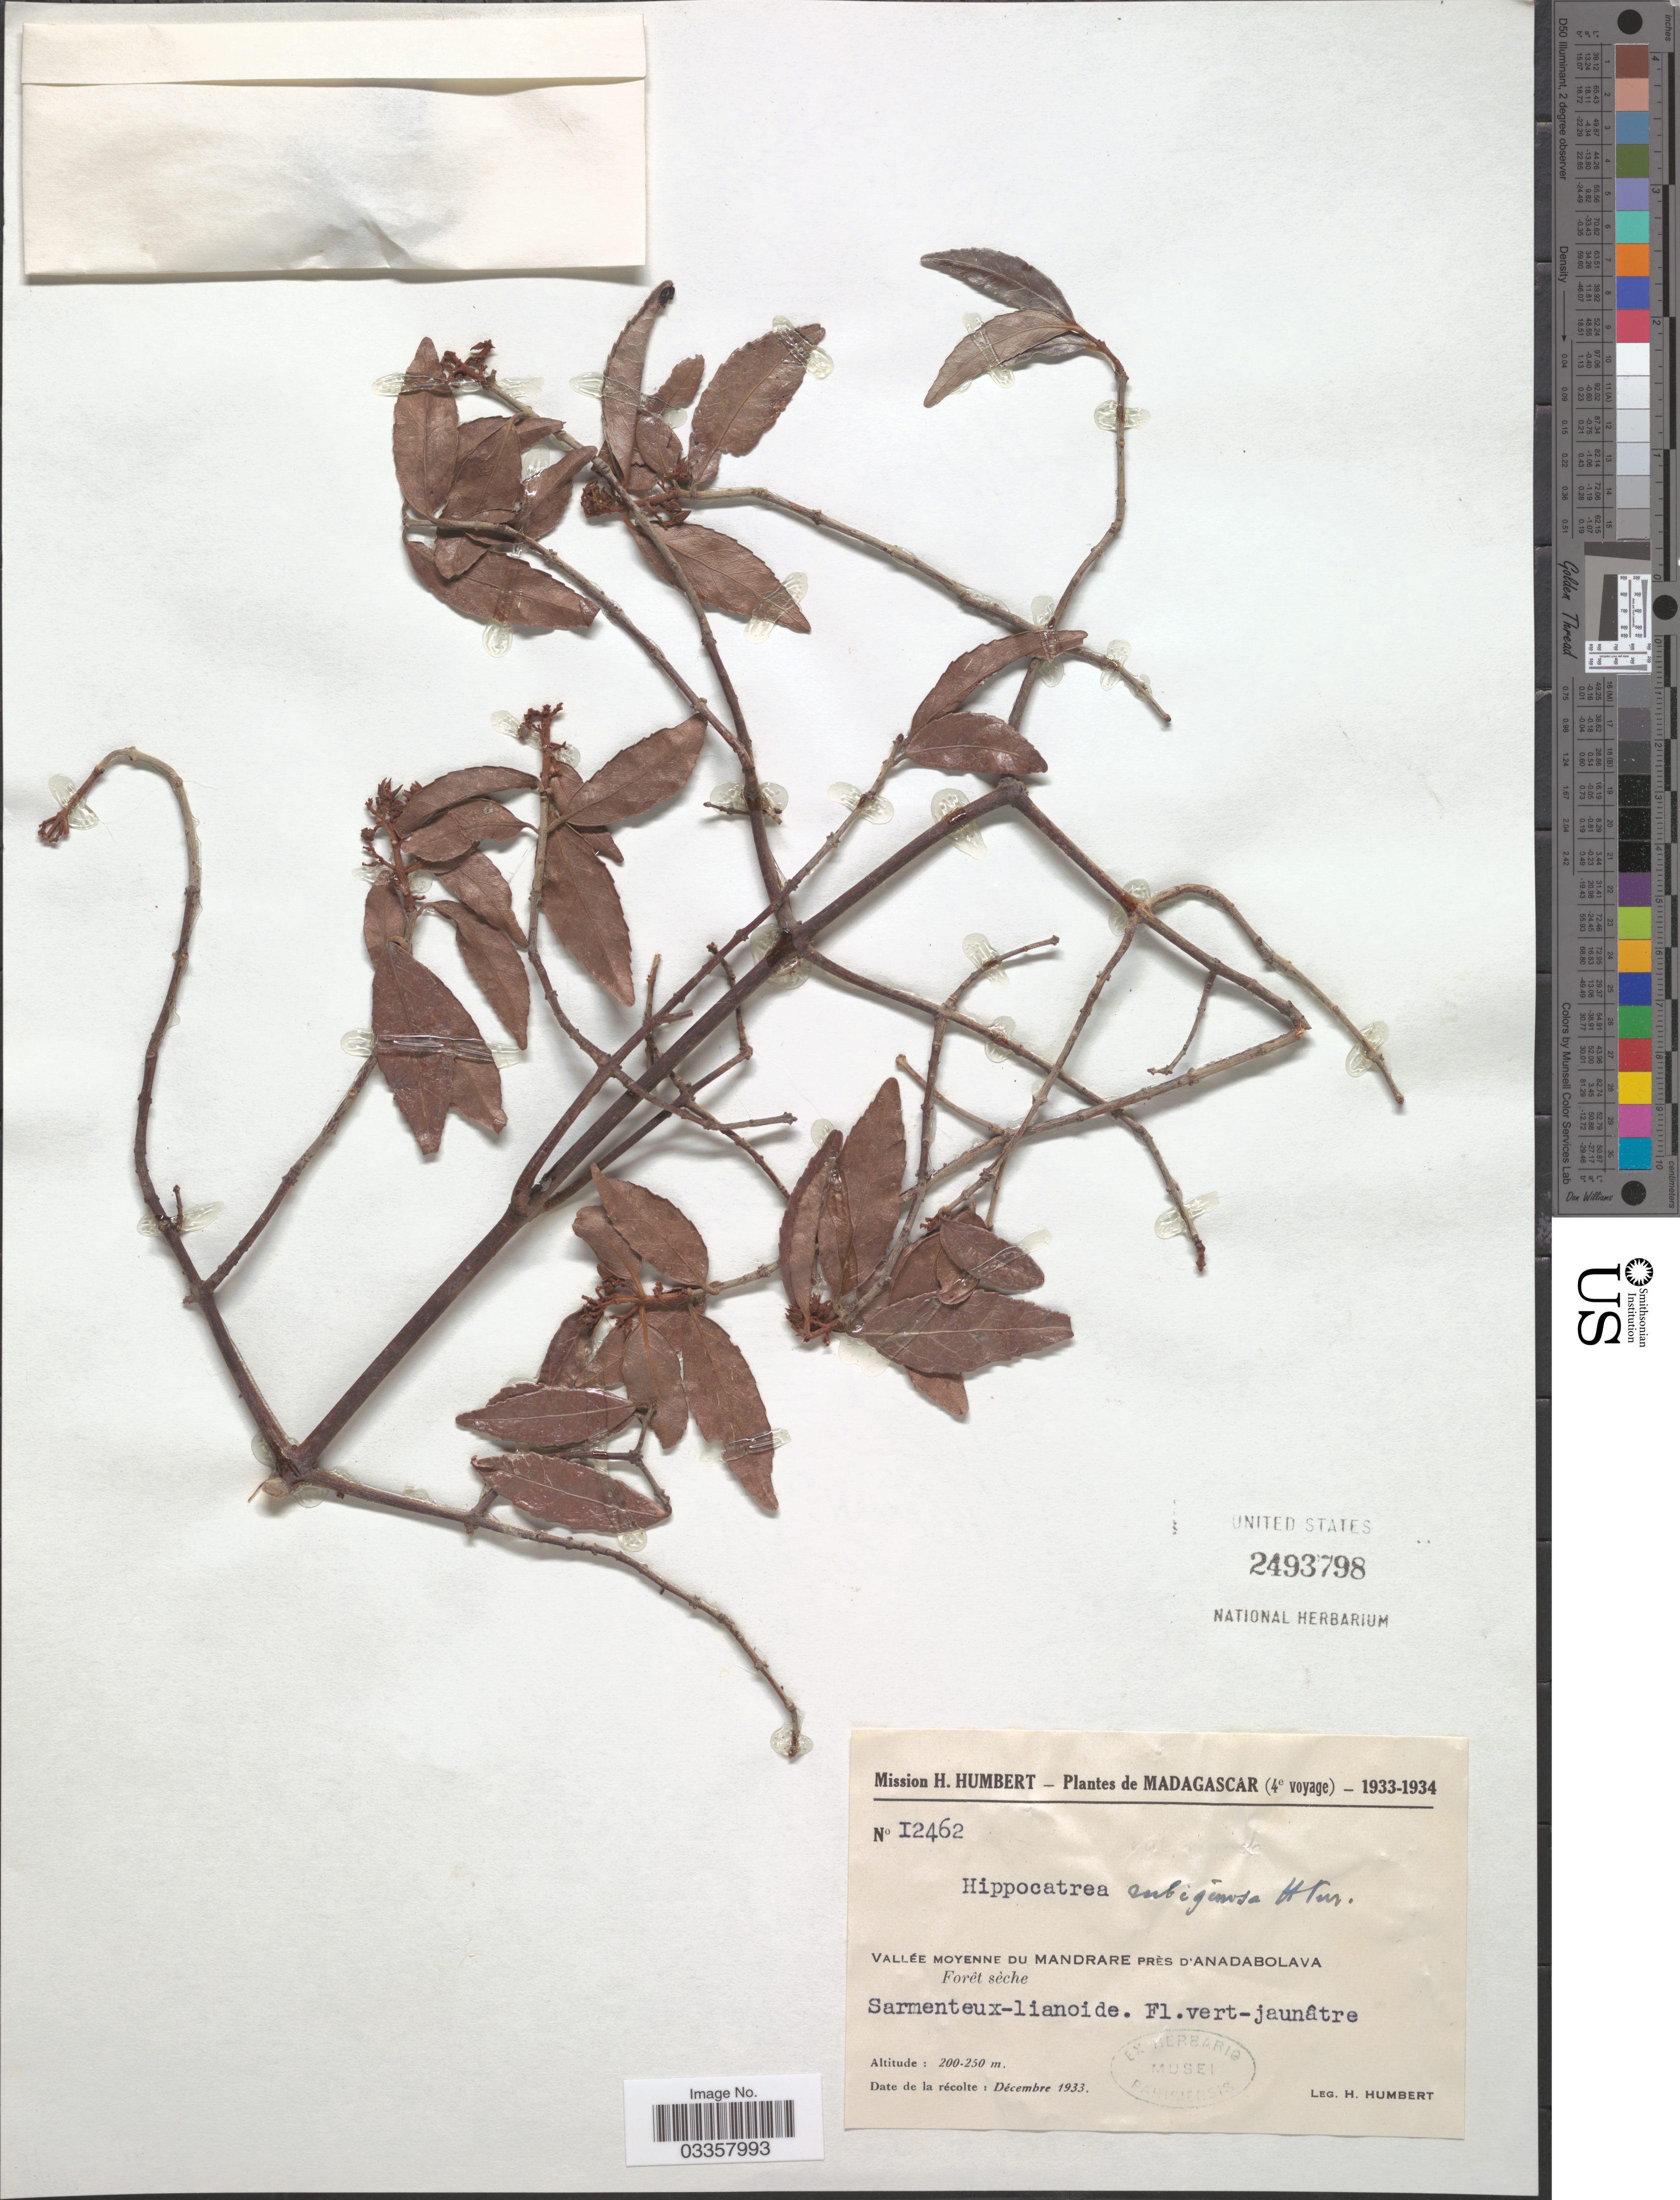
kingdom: Plantae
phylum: Tracheophyta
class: Magnoliopsida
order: Celastrales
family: Celastraceae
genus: Loeseneriella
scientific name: Loeseneriella rubiginosa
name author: (H. Perrier) N. Hallé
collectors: H. Humbert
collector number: I2462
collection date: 1933-12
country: Madagascar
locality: Vallée Moyenne du Mandrare près d'Anadabolava. Forêt sèche.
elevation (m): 200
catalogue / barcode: US 2493798